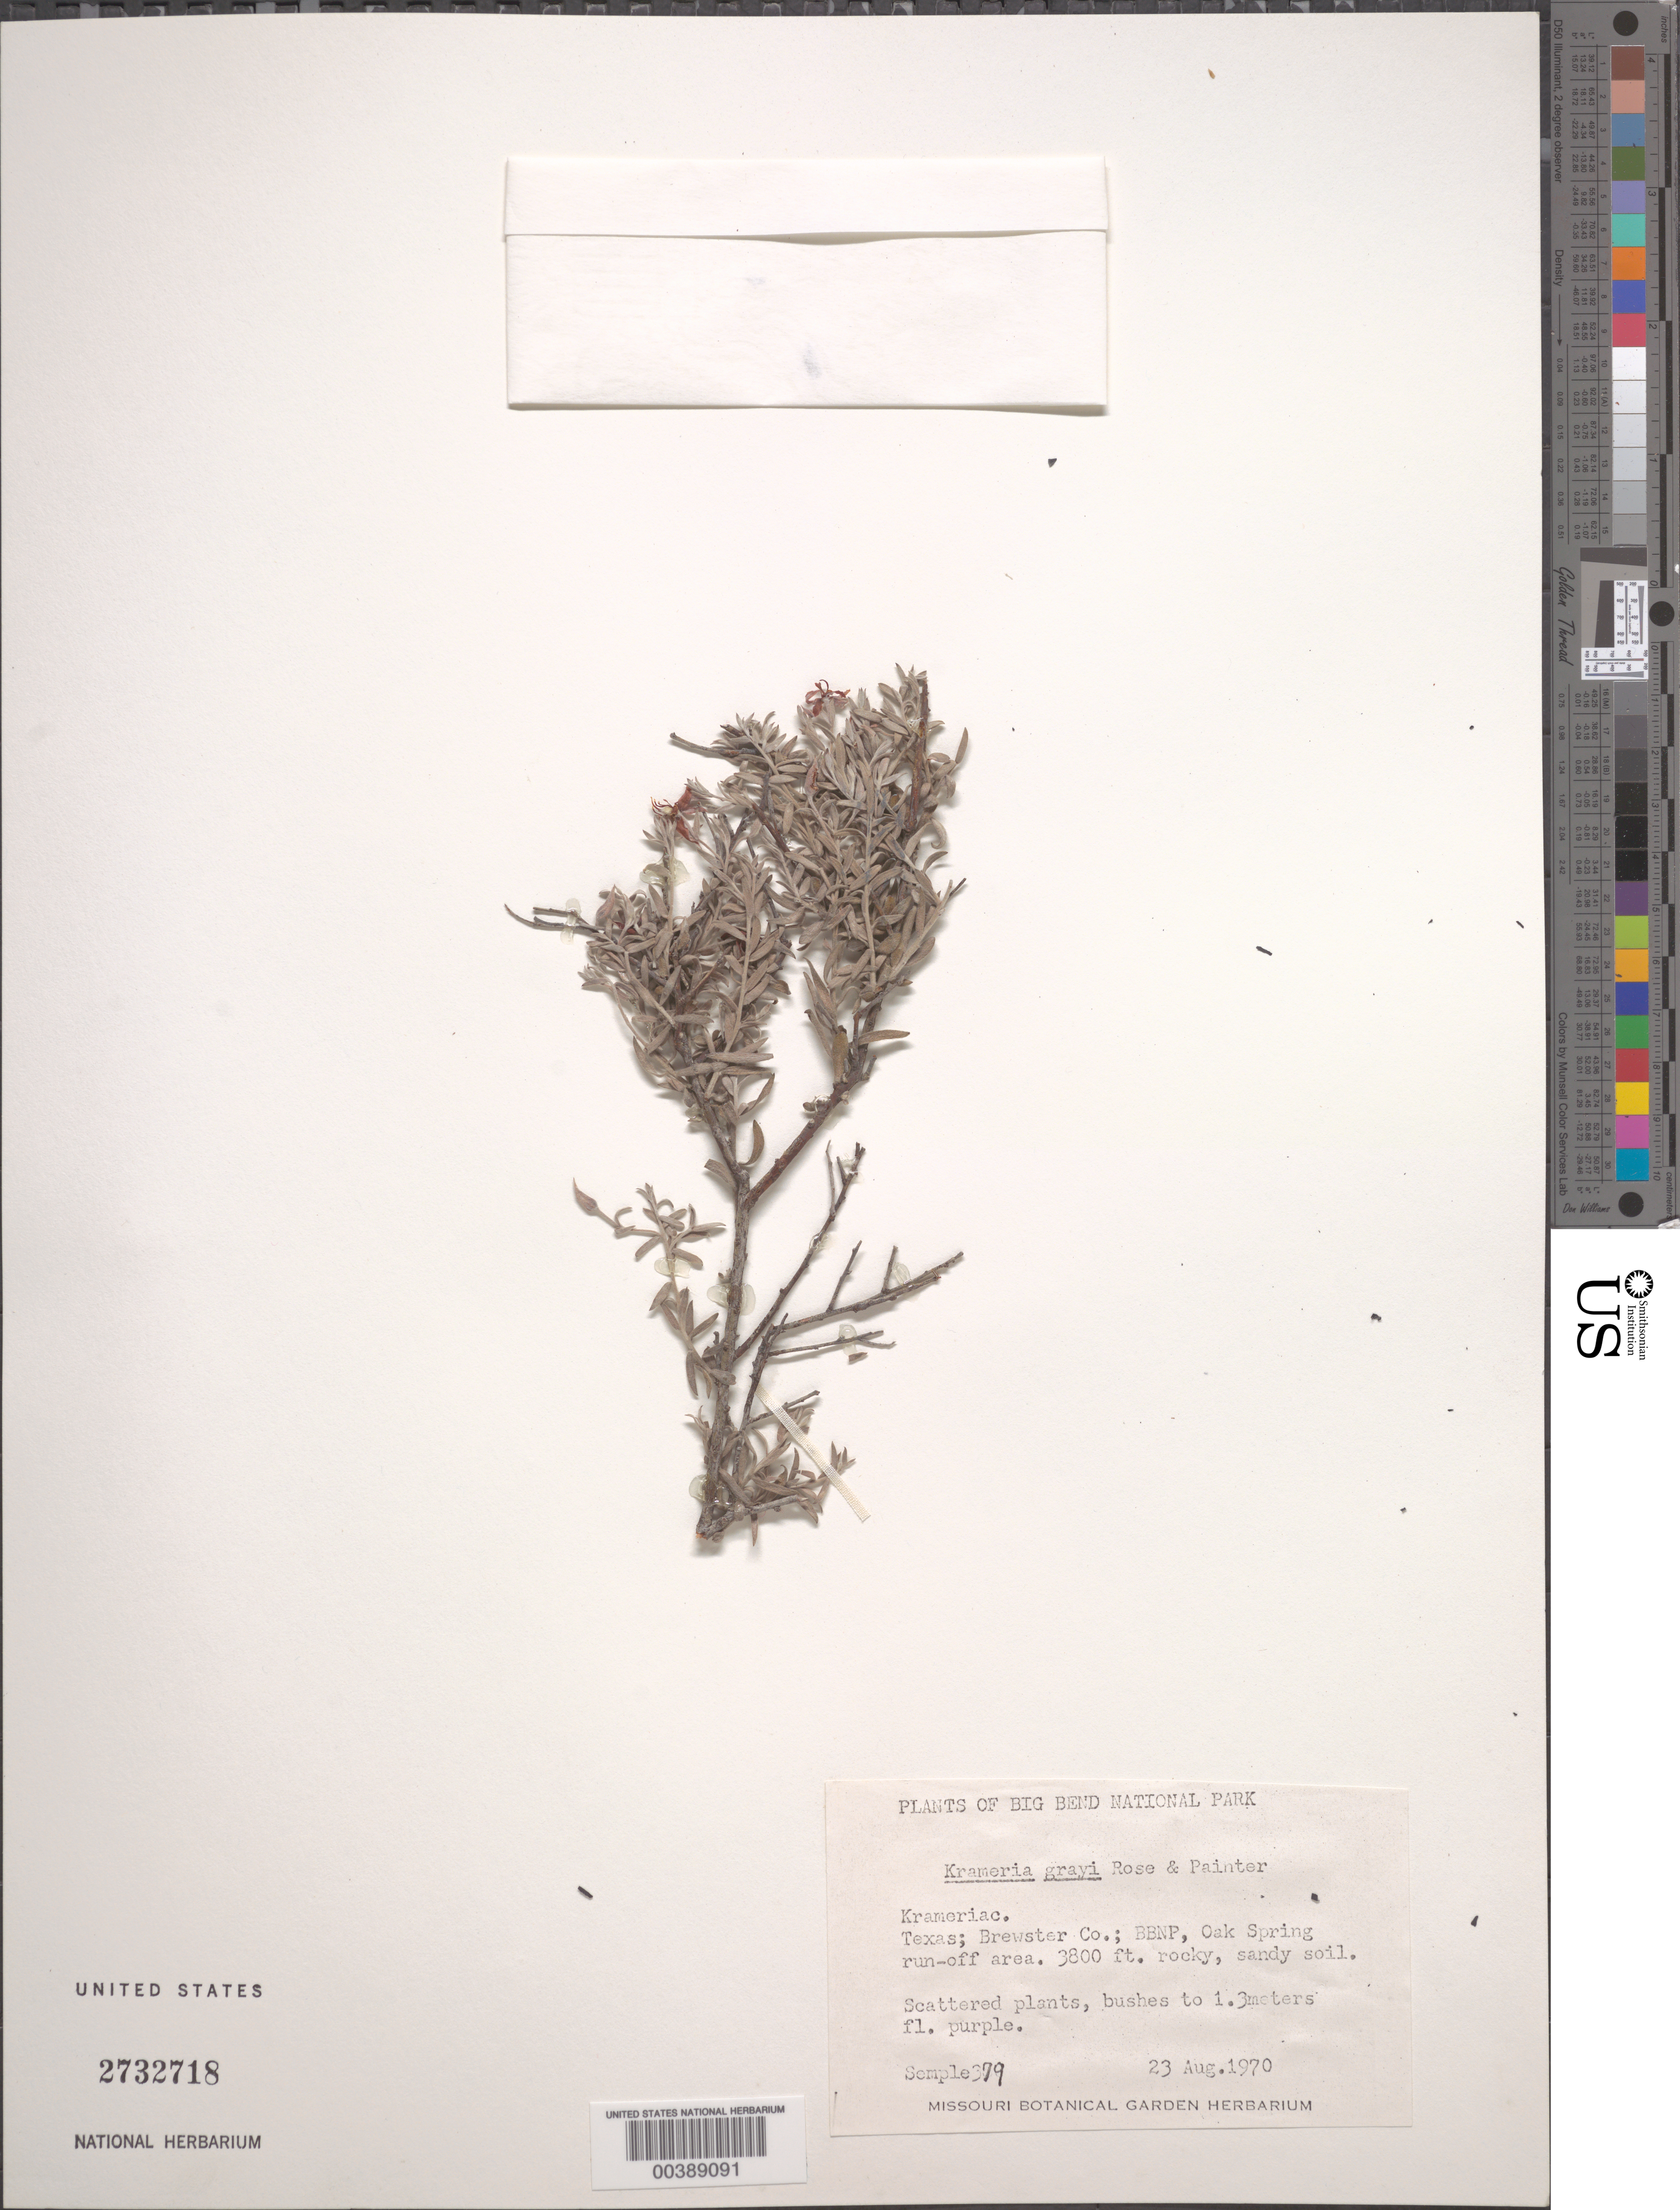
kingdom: Plantae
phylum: Tracheophyta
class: Magnoliopsida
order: Zygophyllales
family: Krameriaceae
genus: Krameria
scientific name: Krameria grayi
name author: Rose & J.H. Painter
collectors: J. C. Semple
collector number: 379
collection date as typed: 23 Aug 1970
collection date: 1970-08-23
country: United States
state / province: Texas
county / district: Brewster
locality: Big bend national park; oak spring run-off area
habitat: Sandy rocky dry soil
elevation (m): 1158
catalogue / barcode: US 2732718